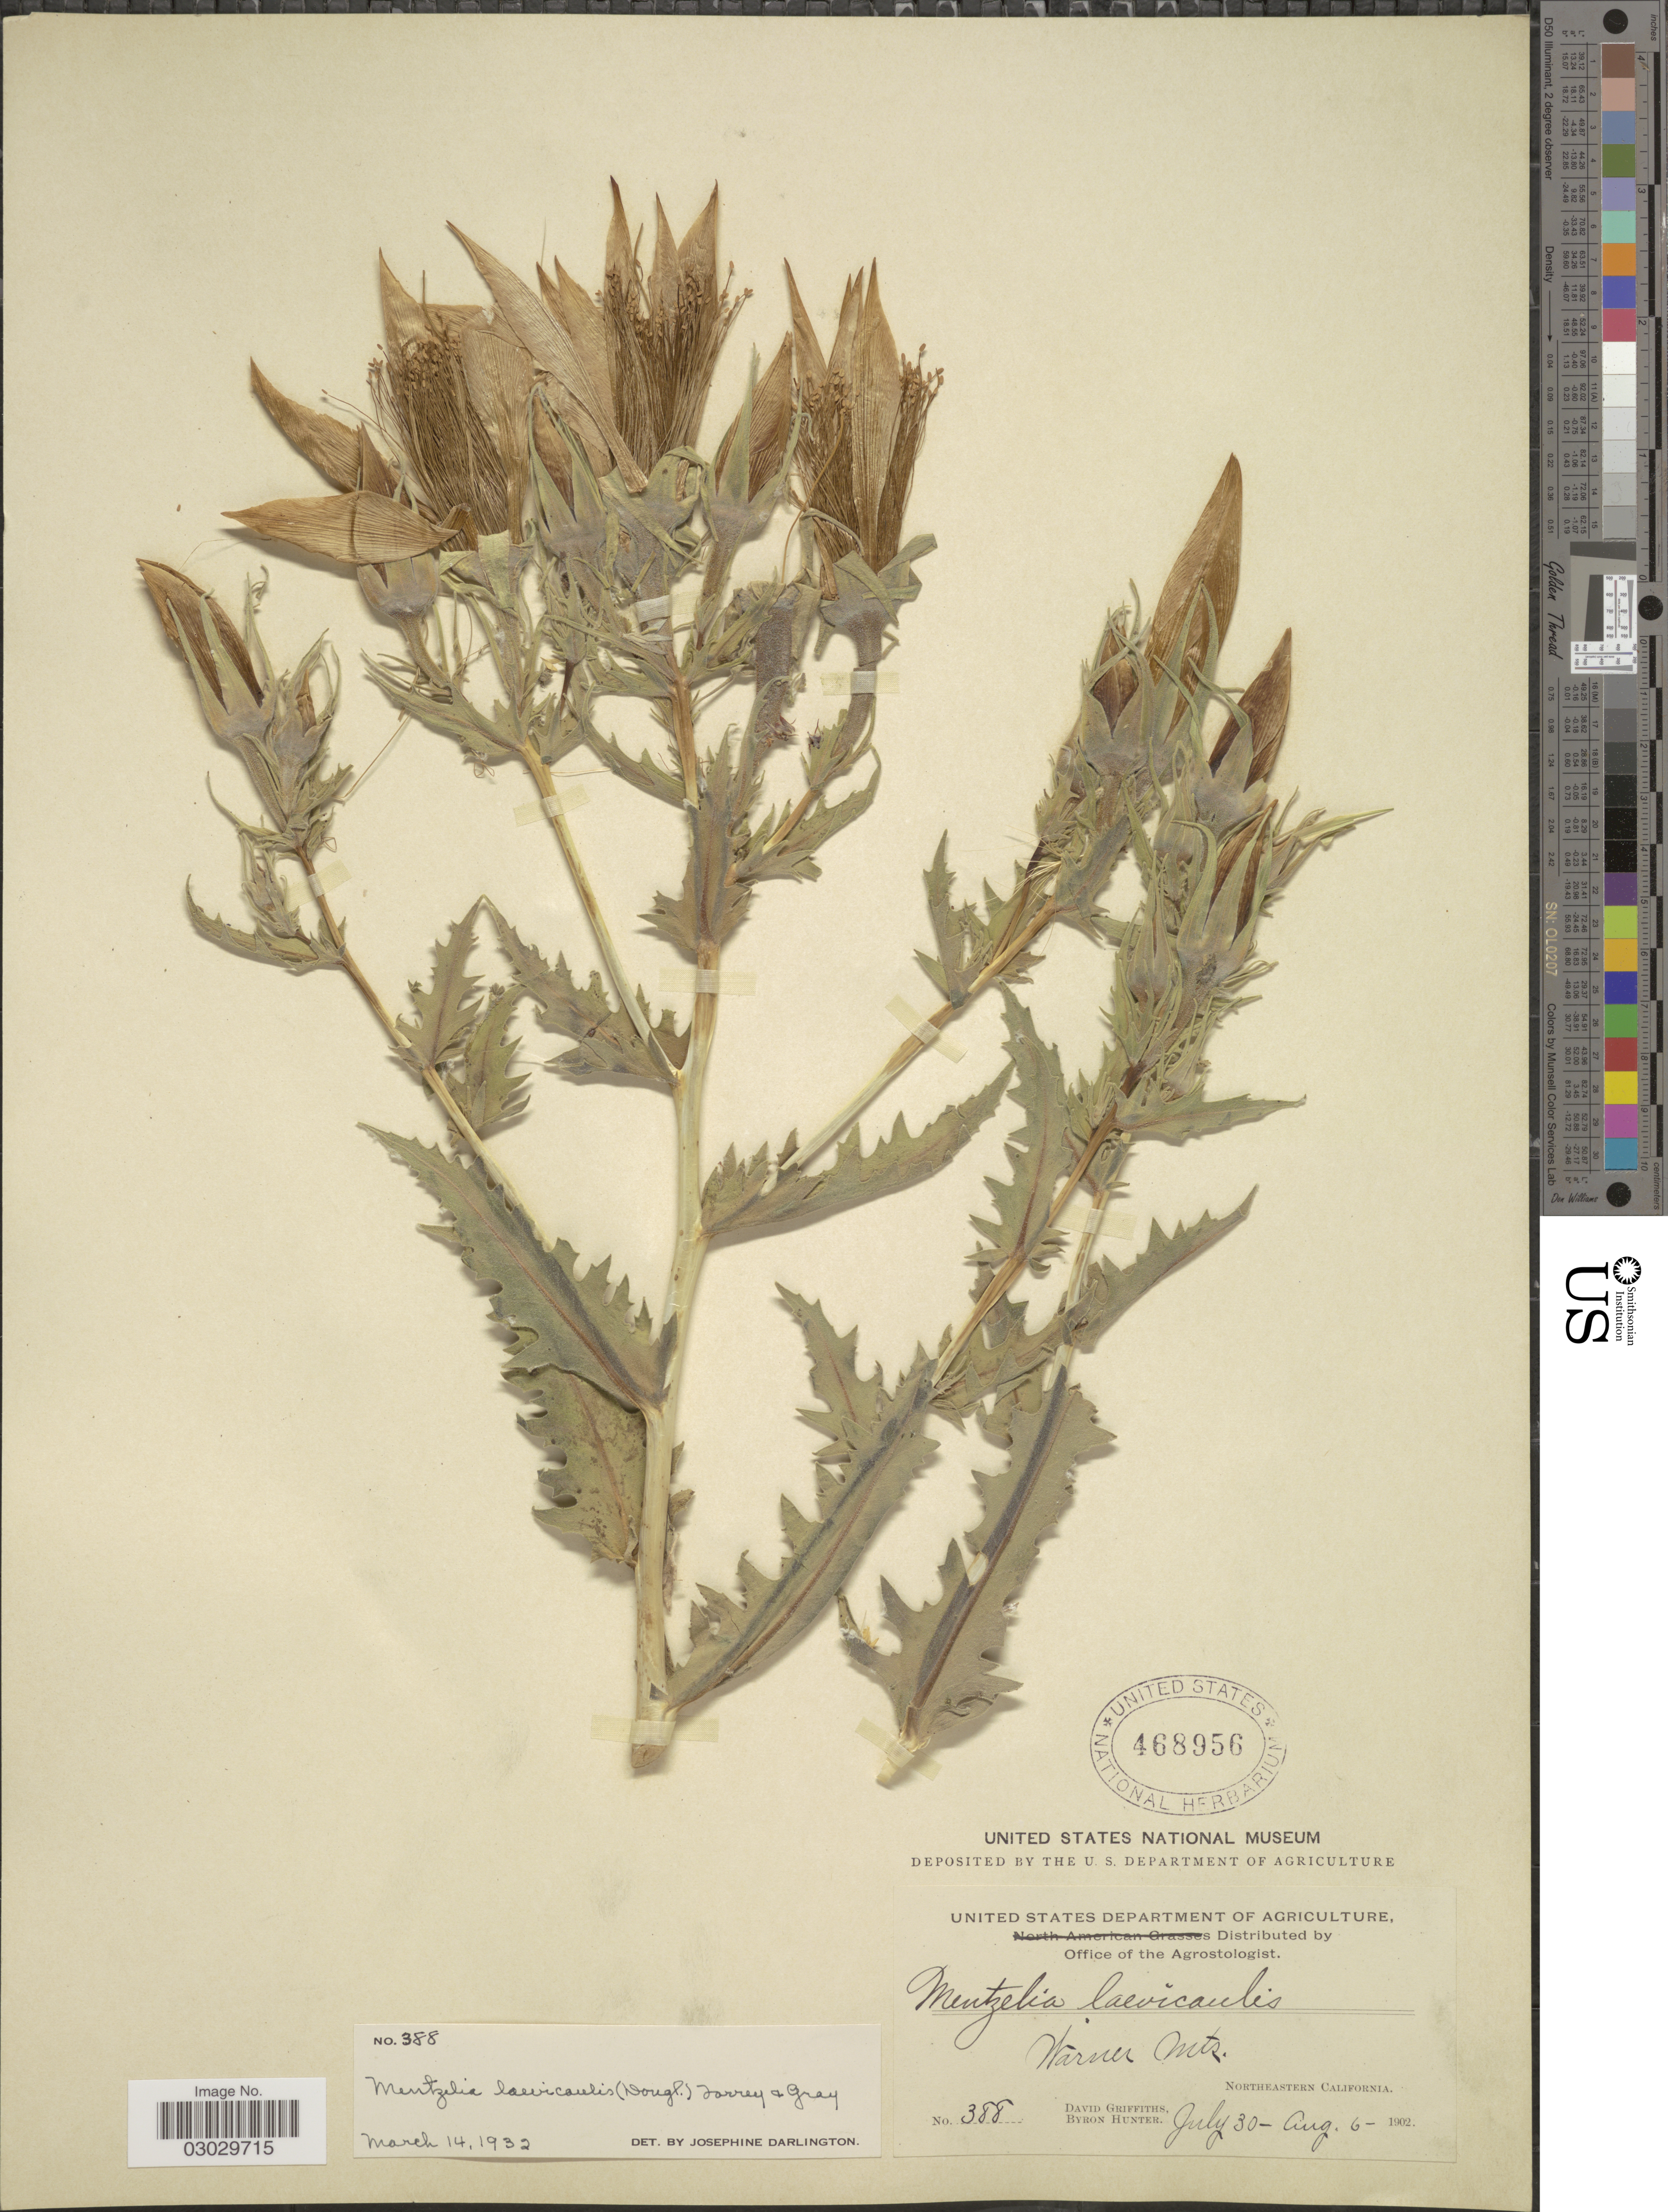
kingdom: Plantae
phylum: Tracheophyta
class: Magnoliopsida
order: Cornales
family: Loasaceae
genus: Mentzelia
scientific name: Mentzelia laevicaulis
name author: (Douglas ex Hook.) Torr. & A. Gray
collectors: D. Griffiths & B. Hunter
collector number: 388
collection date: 1902-07-30/1902-08-06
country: United States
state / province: California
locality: Warner Mts., Northeastern California.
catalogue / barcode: US 468956